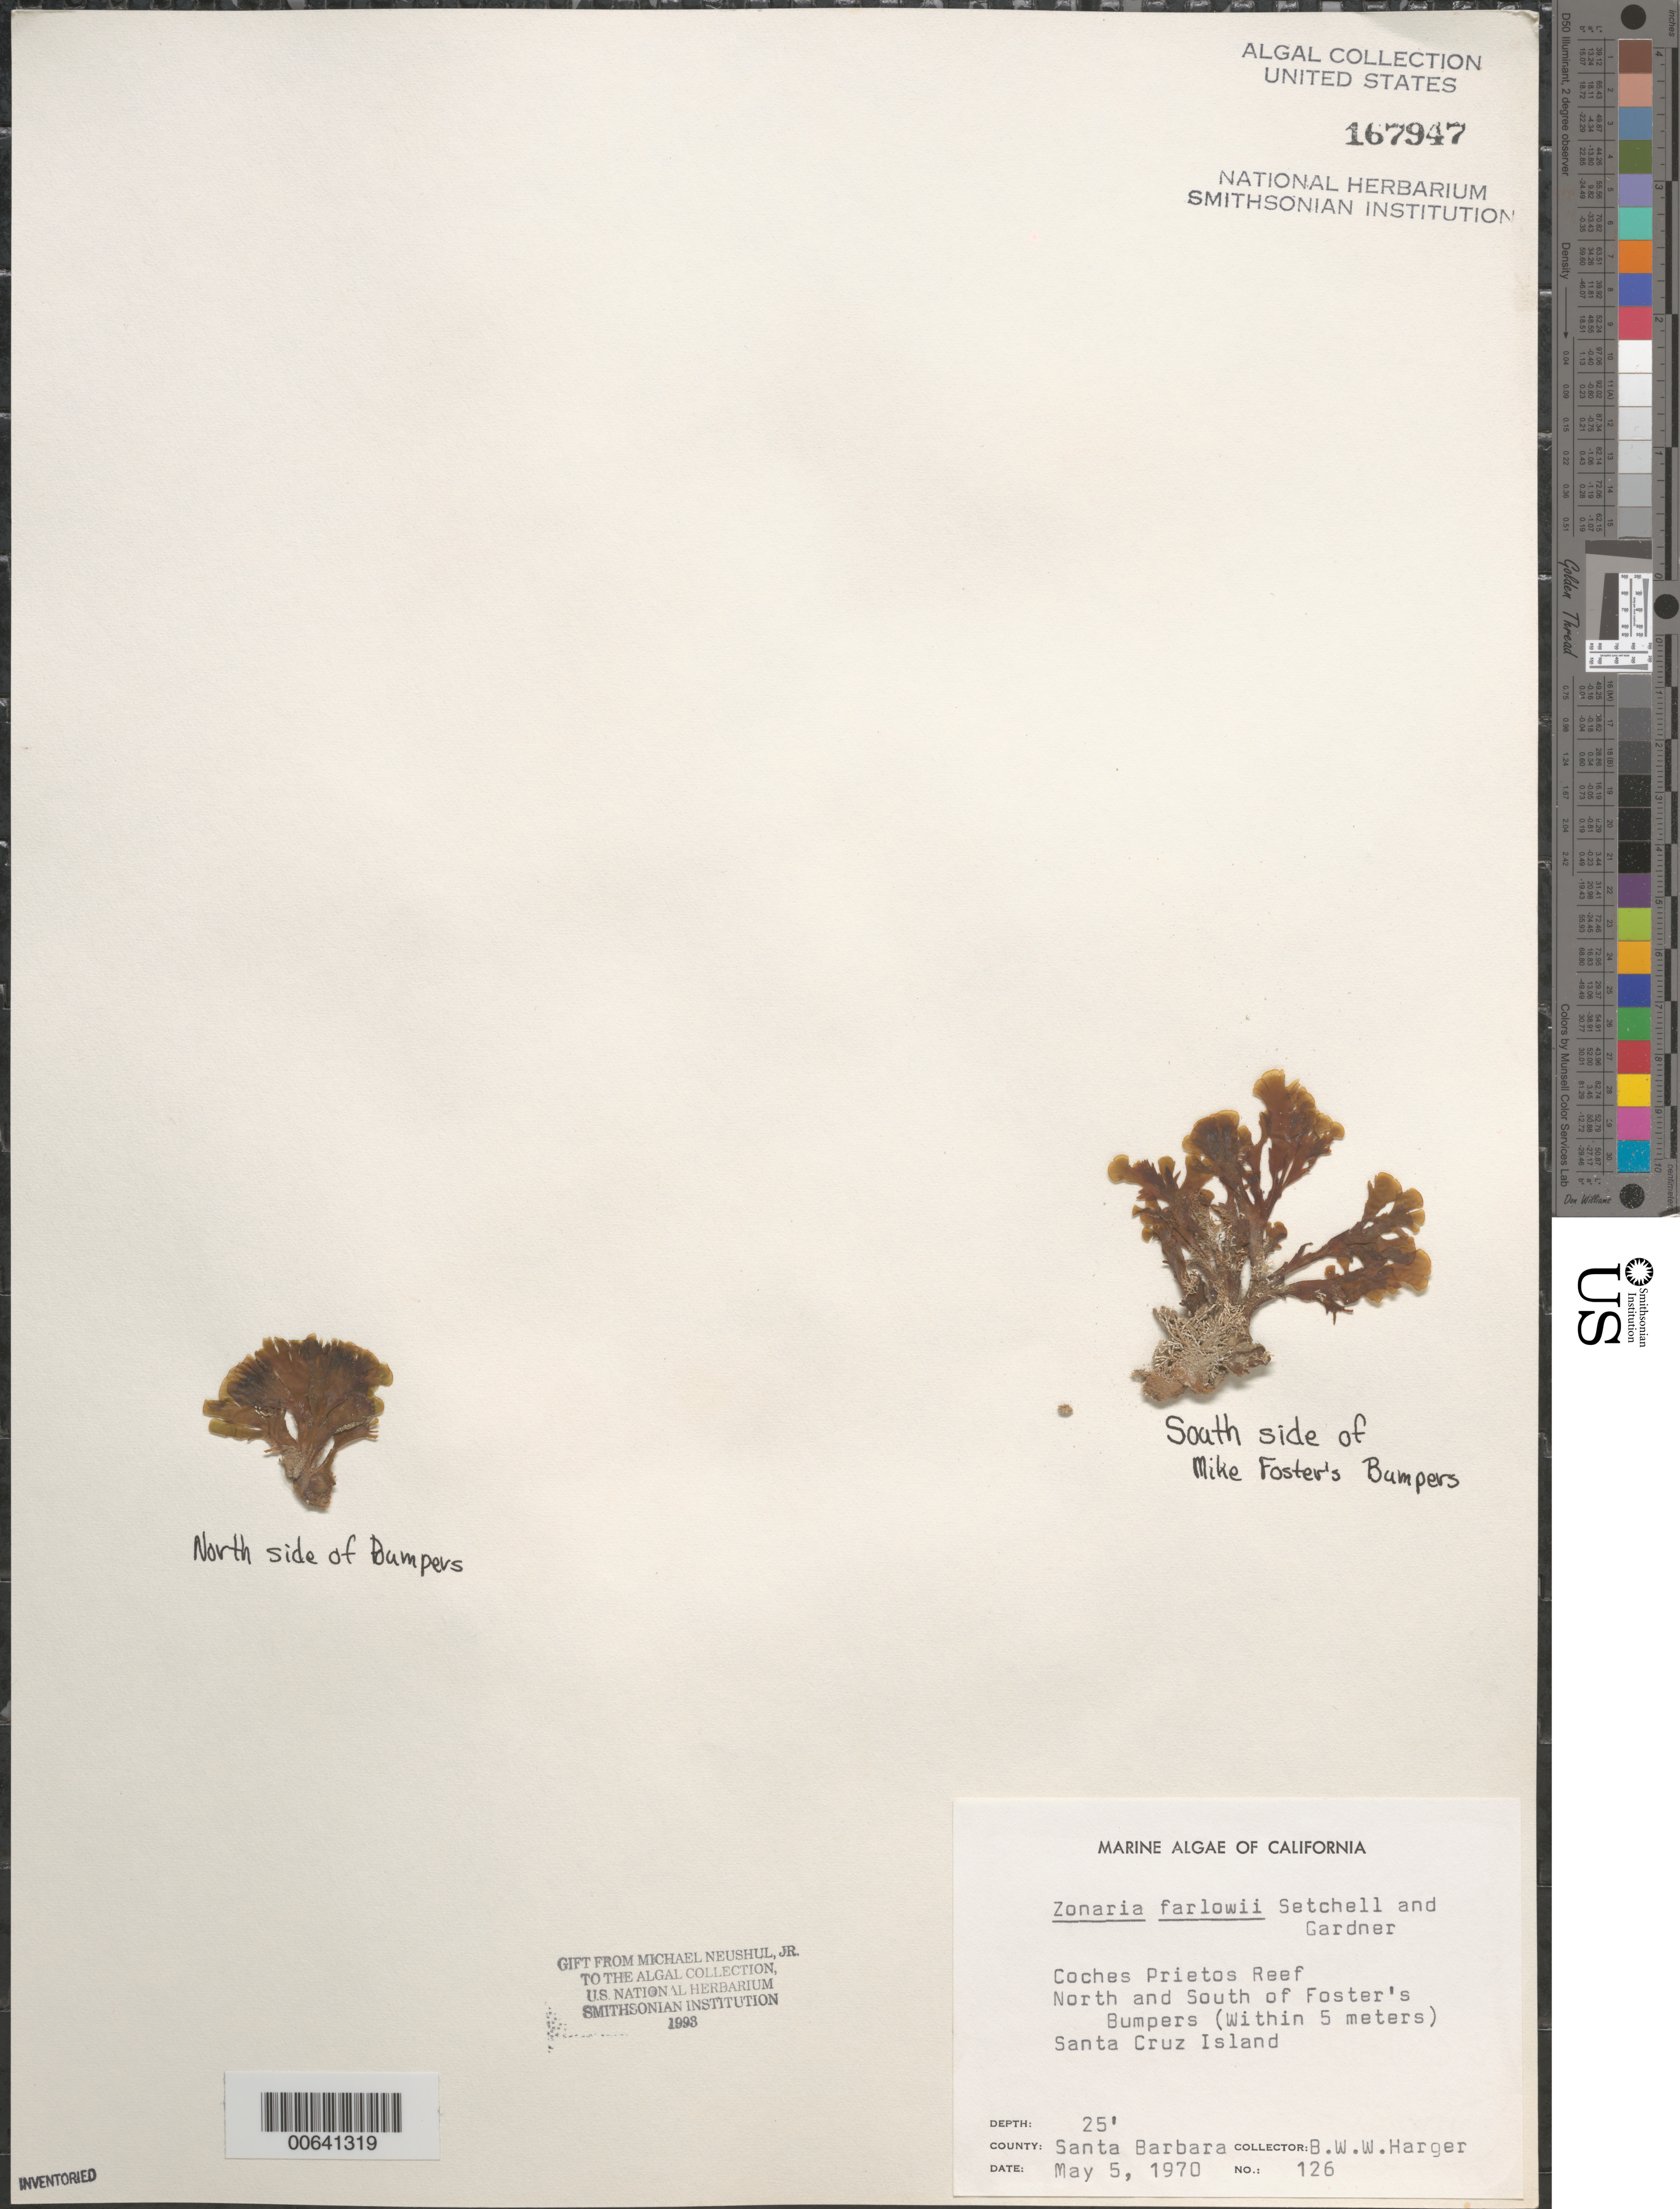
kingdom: Chromista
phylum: Ochrophyta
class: Phaeophyceae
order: Dictyotales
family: Dictyotaceae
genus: Zonaria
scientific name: Zonaria farlowii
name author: Setch. & N.L. Gardner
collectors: B. W. Harger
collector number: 126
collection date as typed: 05 May 1970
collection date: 1970-05-05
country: United States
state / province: California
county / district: Santa Barbara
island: Santa Cruz Island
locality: Coches Prietos Reef, near Foster's Bumpers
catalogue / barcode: US 167947